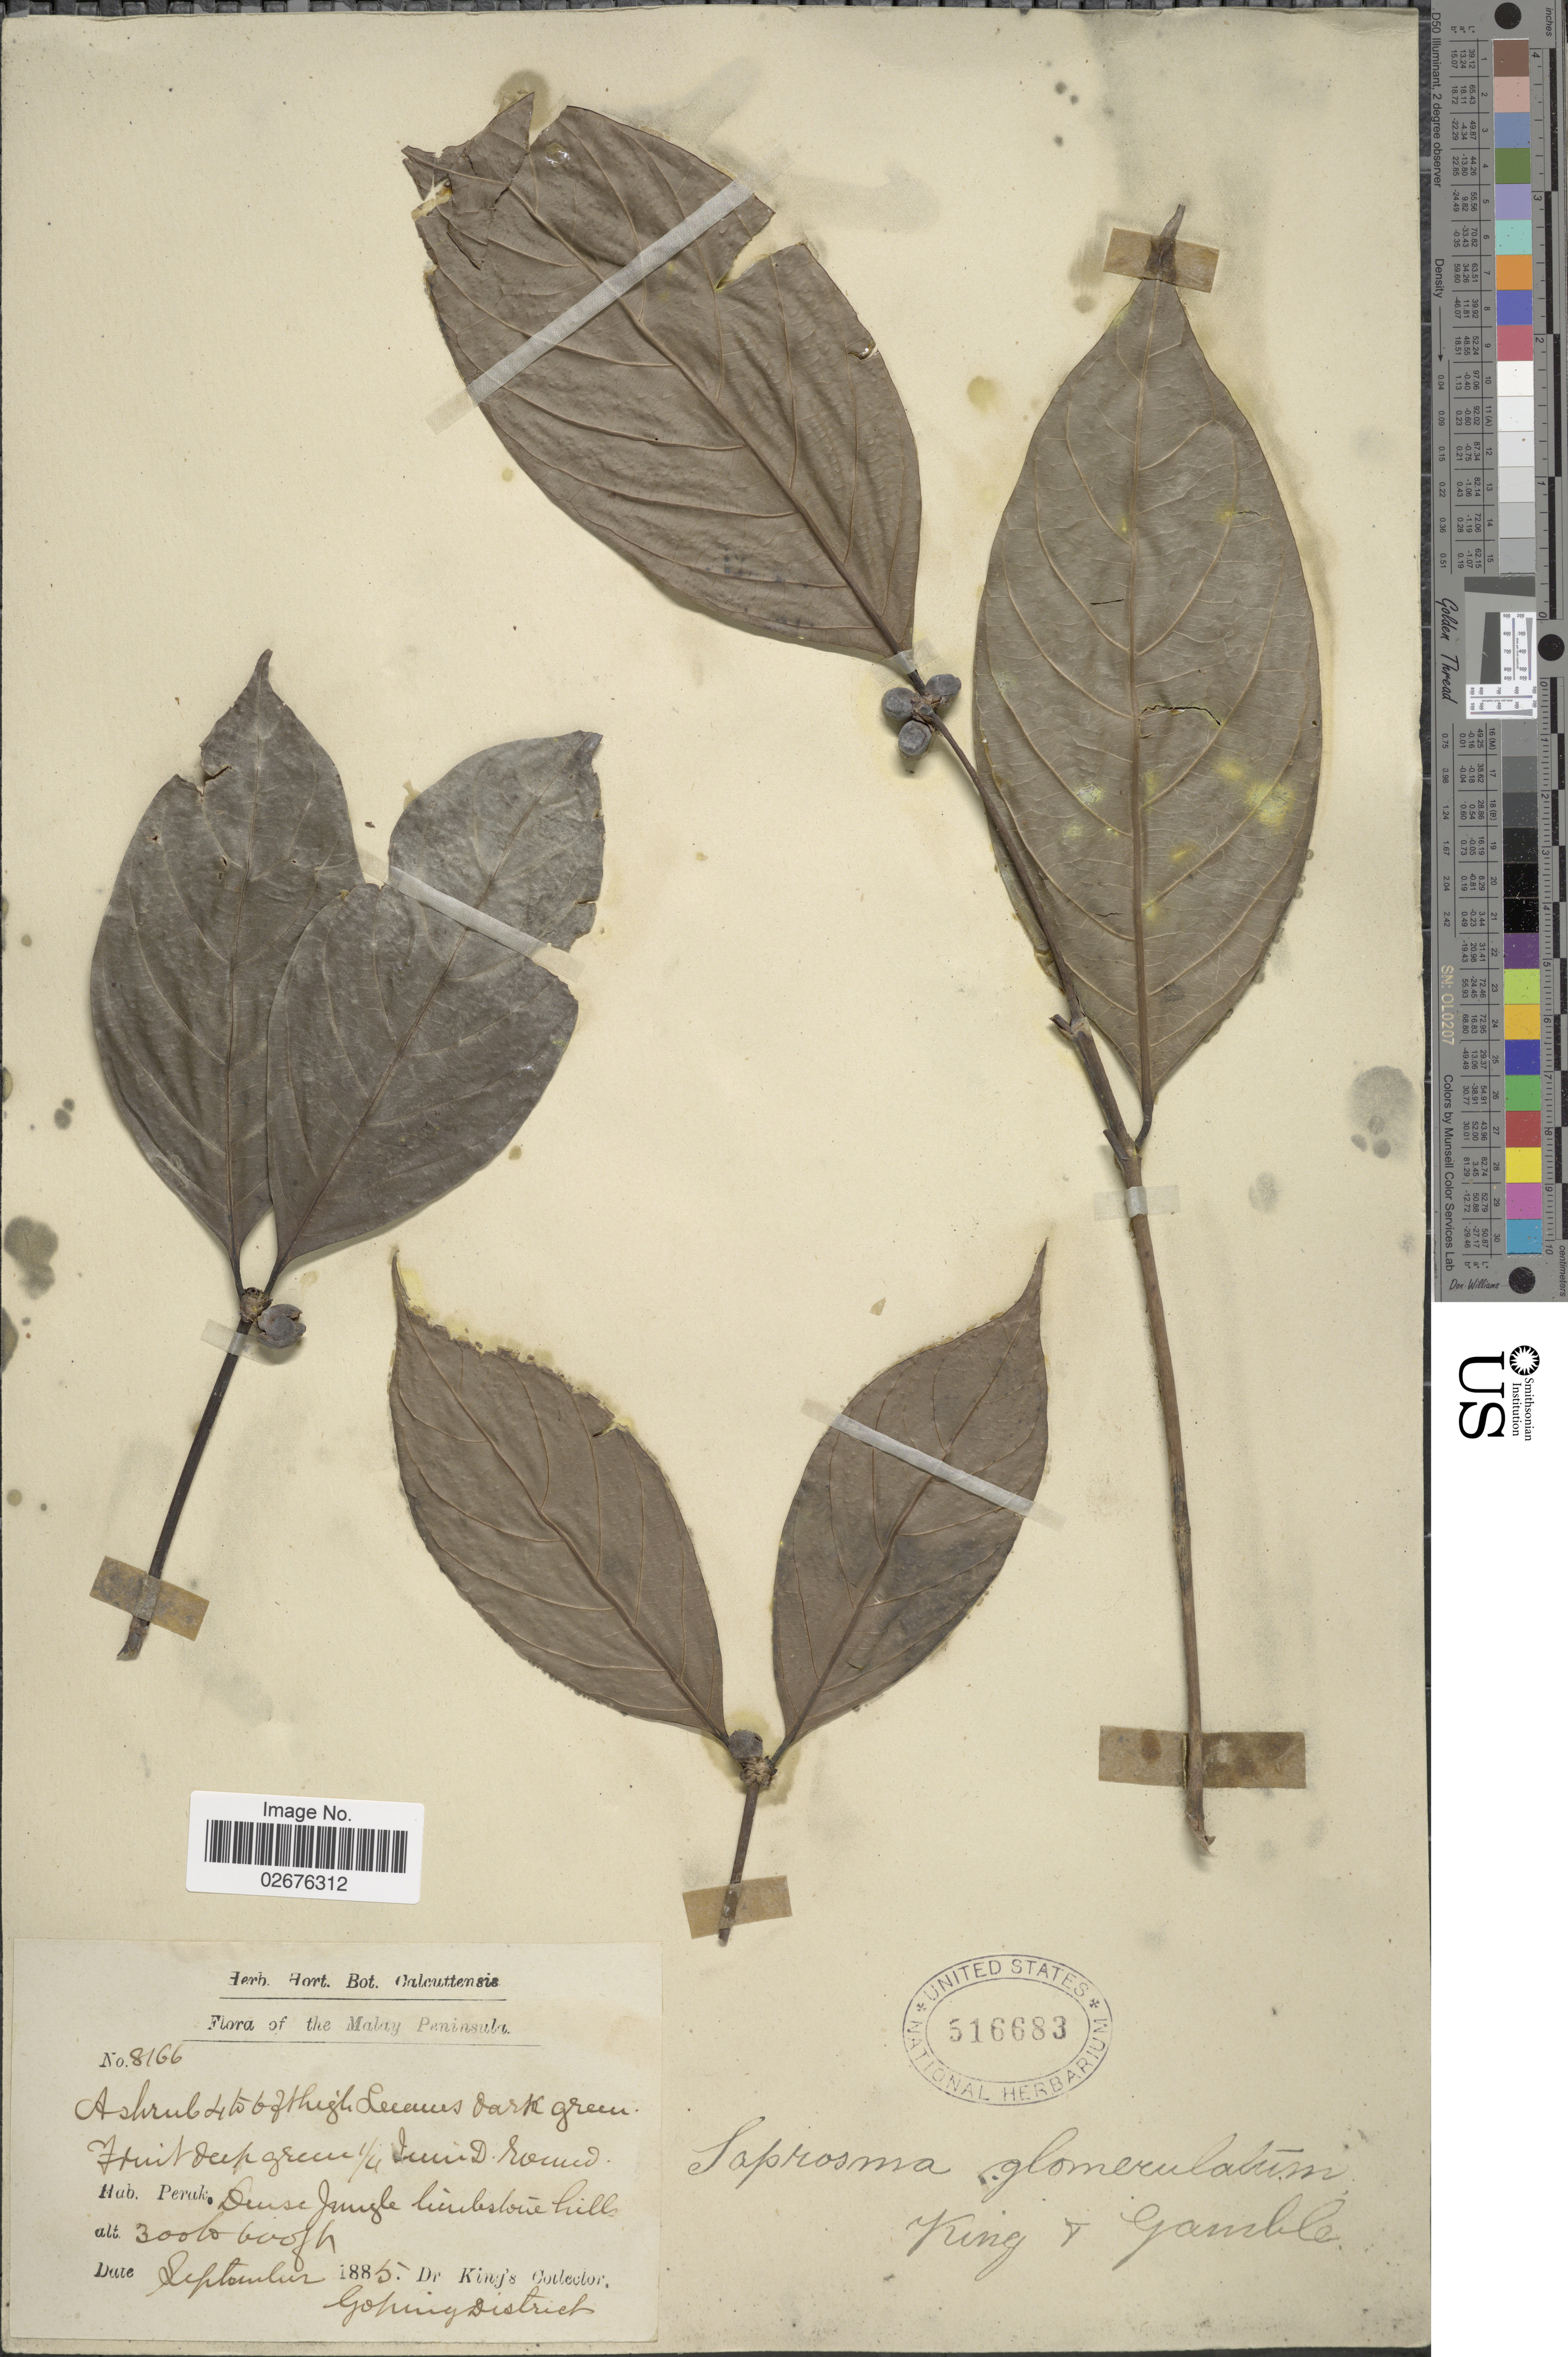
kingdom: Plantae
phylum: Tracheophyta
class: Magnoliopsida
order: Gentianales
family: Rubiaceae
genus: Saprosma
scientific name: Saprosma glomerata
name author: (Gardner) Bedd.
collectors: Dr. King's collector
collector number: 8166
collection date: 1885-09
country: Malaysia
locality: Malay Peninsula. Perak. Dense Jungle limestone hills. Goping District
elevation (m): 91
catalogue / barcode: US 516683